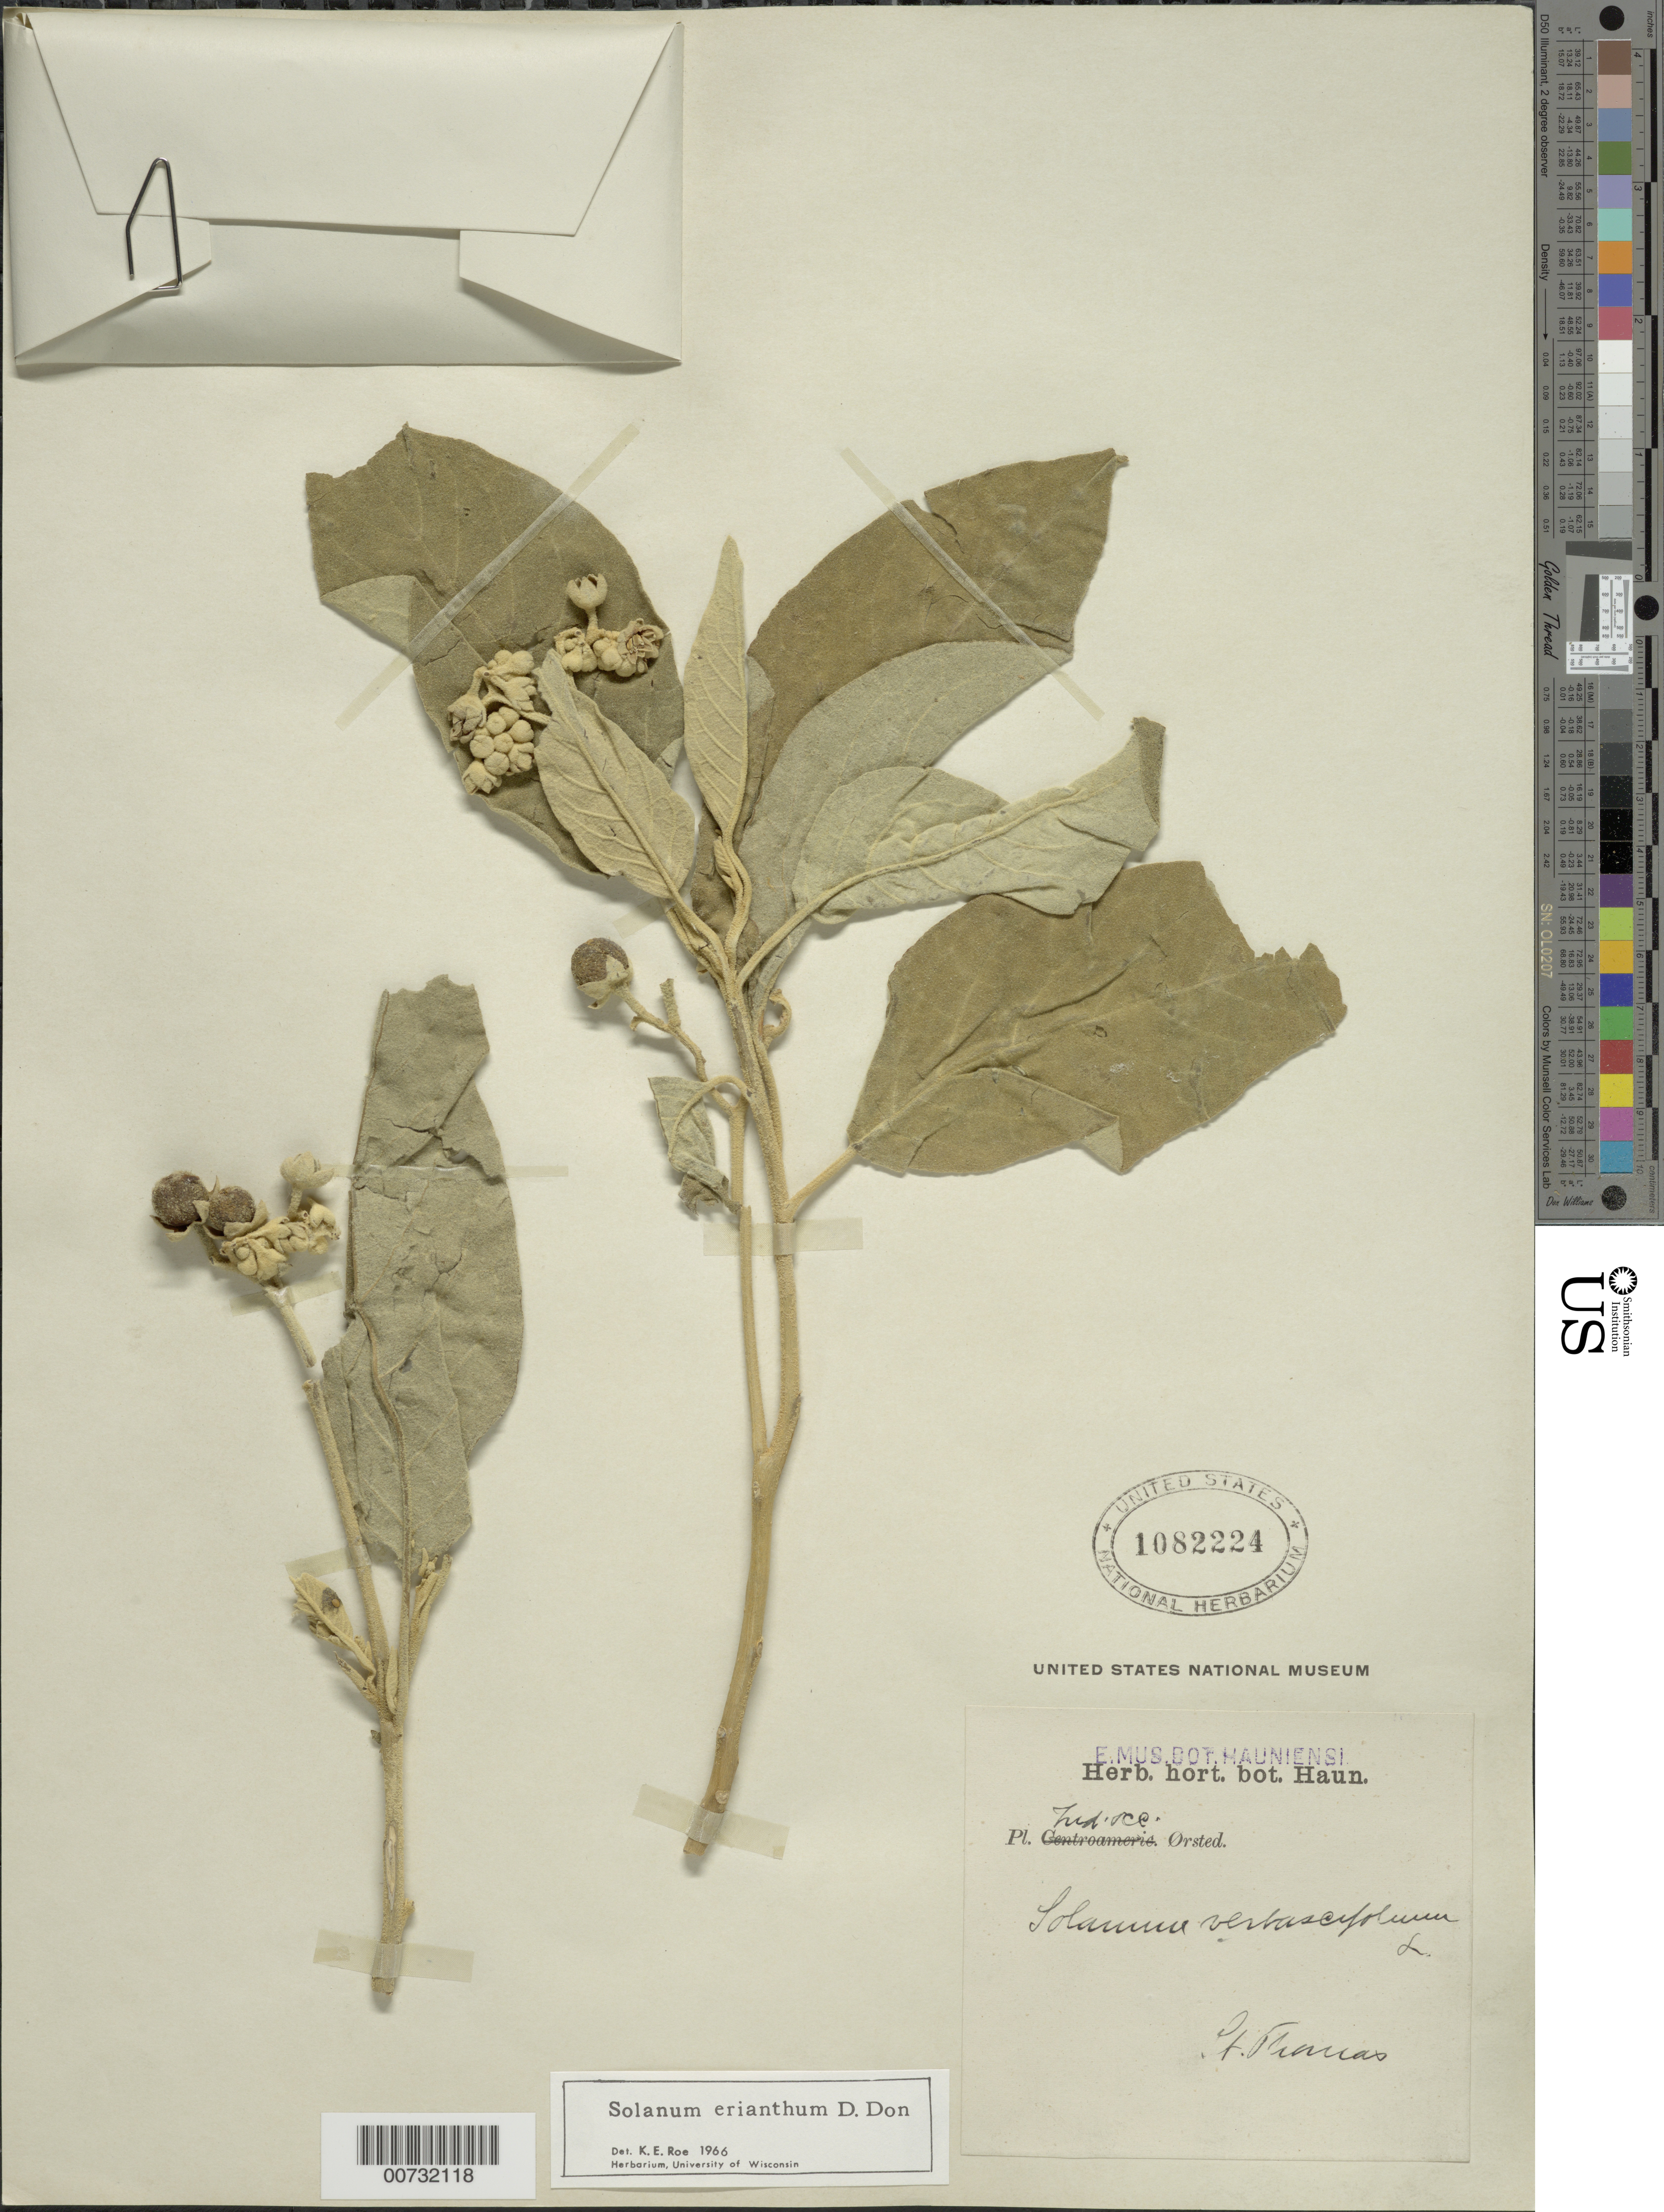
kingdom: Plantae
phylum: Tracheophyta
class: Magnoliopsida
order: Solanales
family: Solanaceae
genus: Solanum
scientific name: Solanum erianthum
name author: D. Don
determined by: Roe, K. E.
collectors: A. S. Oersted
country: U.S. Virgin Islands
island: St. Thomas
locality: St. Thomas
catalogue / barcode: US 1082224